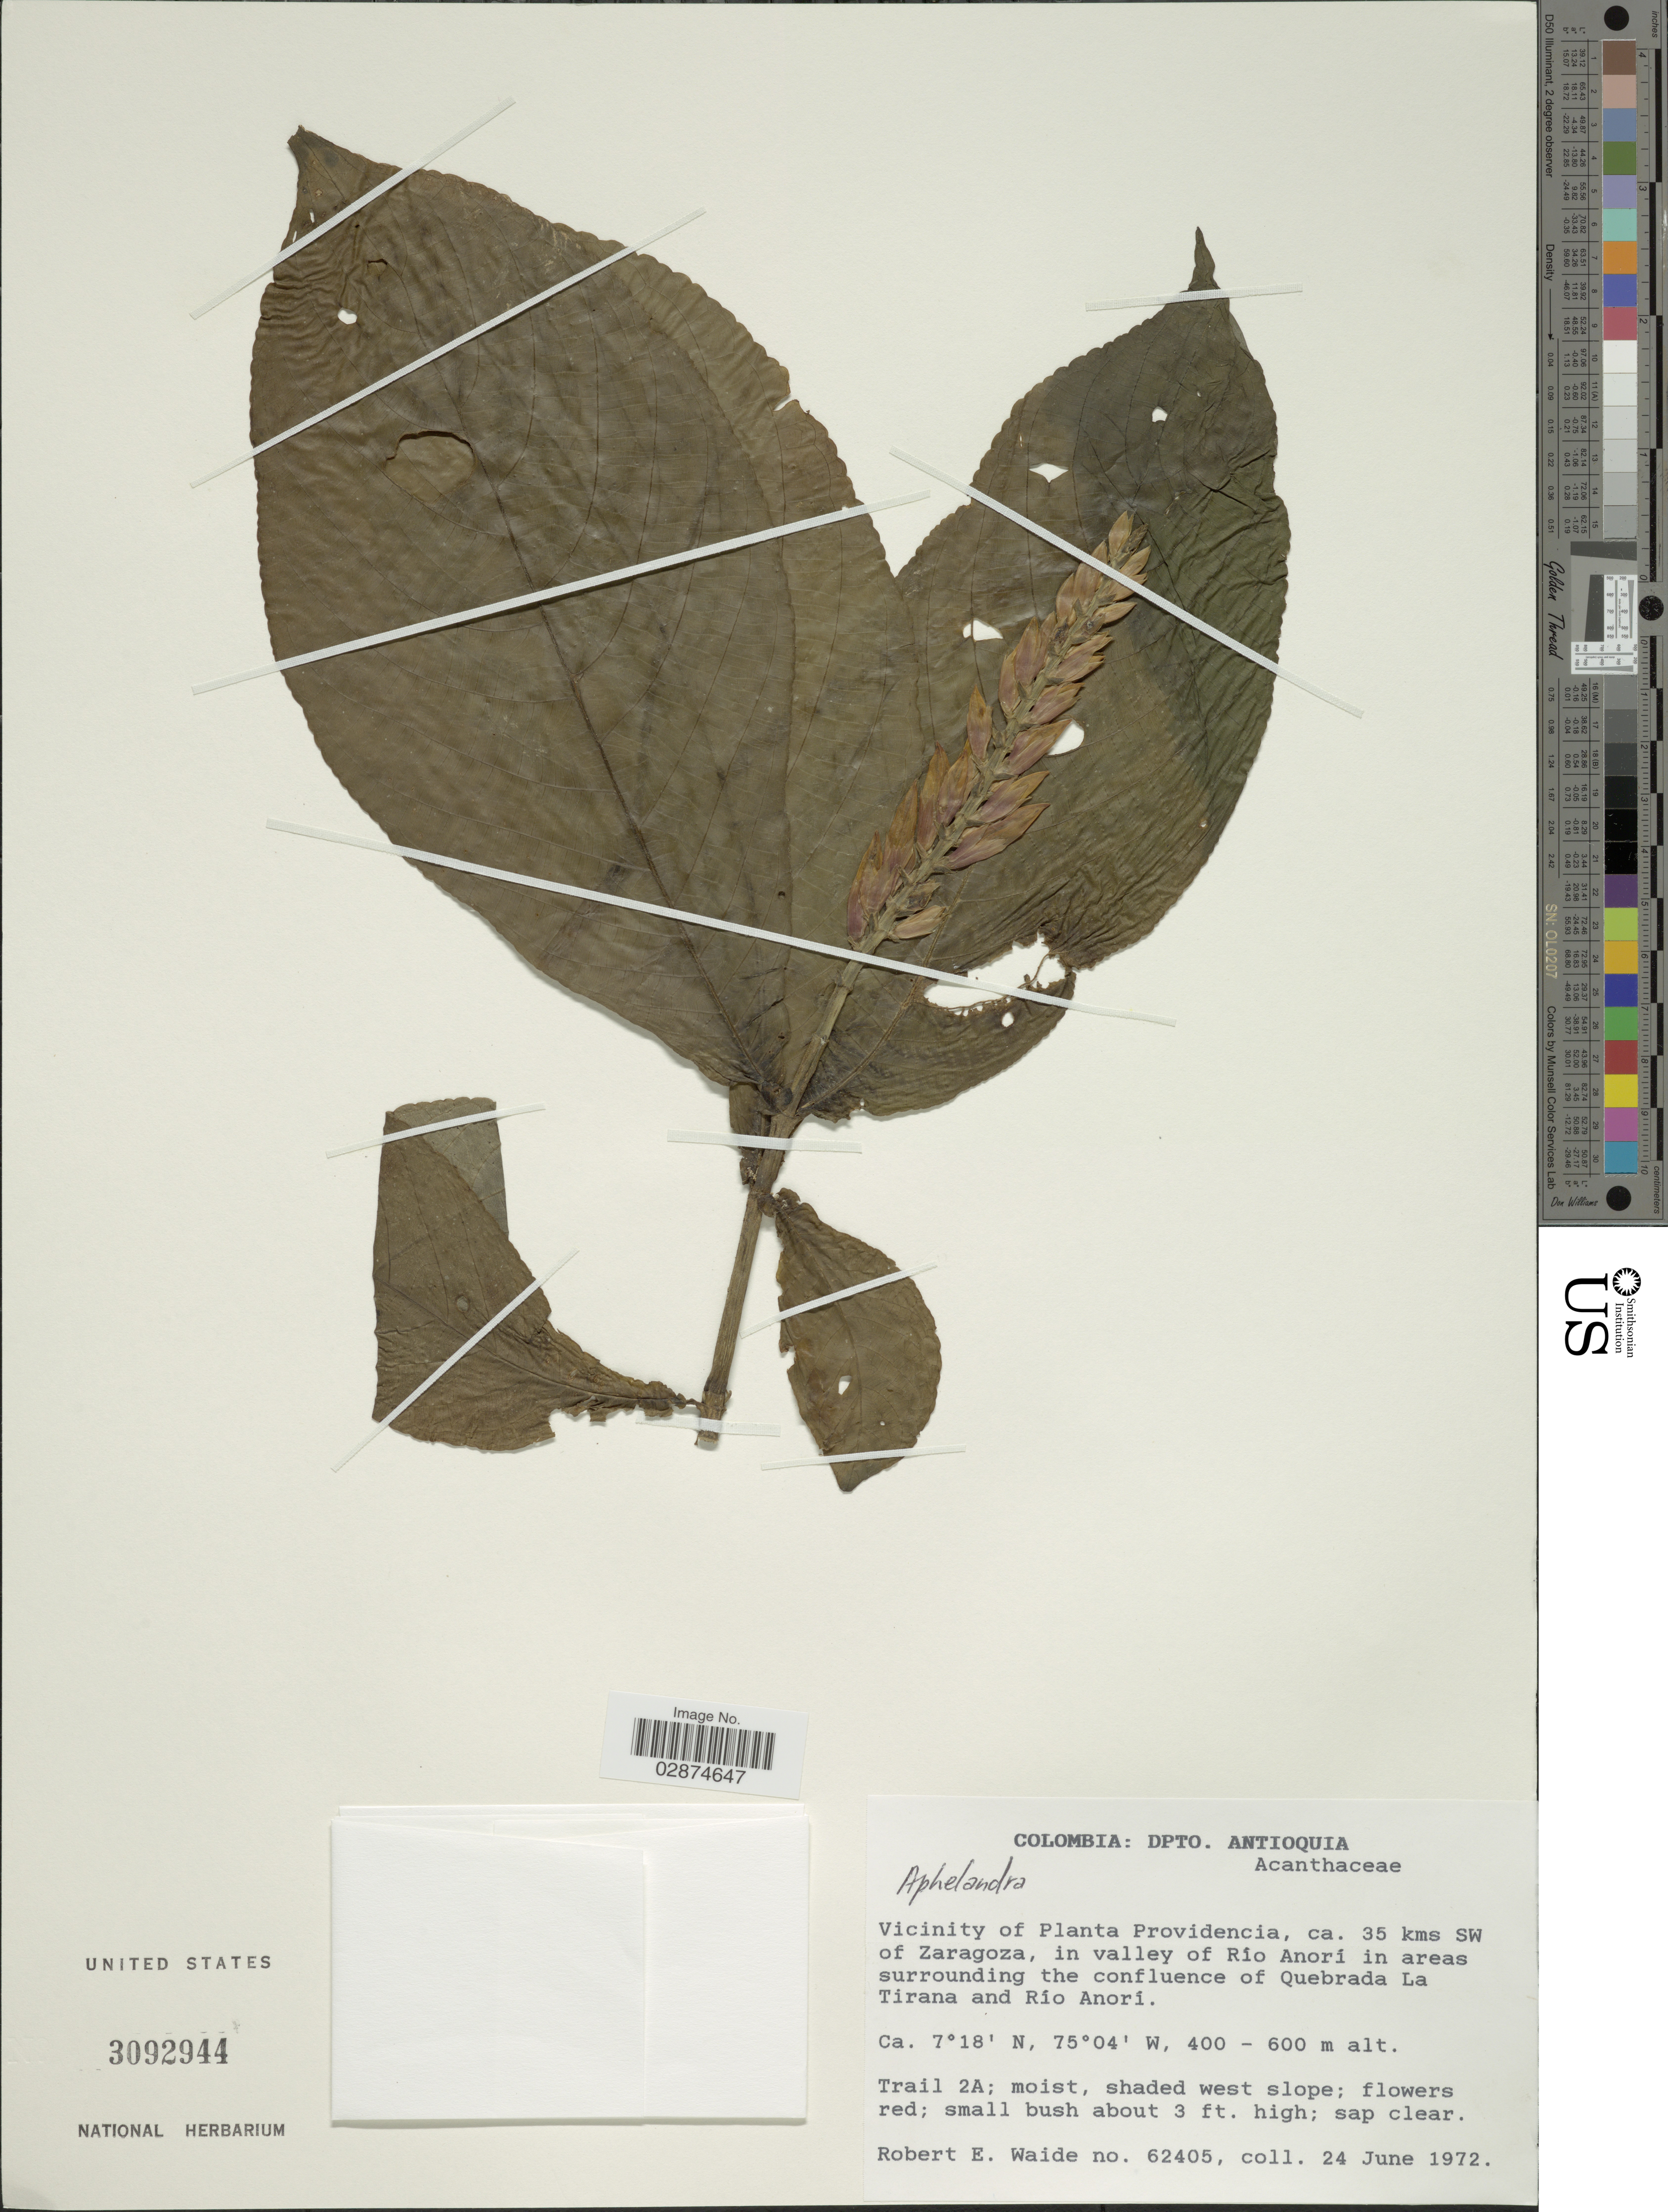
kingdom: Plantae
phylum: Tracheophyta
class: Magnoliopsida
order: Lamiales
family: Acanthaceae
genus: Kalbreyeriella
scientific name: Kalbreyeriella sp.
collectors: R. Waide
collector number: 62405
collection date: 1972-06-24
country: Colombia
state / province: Antioquia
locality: Dpto. Antioquia. Vicinity of Planta Providencia, ca. 35 kms SW of Zaragoza, in valley of Río Anorí in areas surrounding the confluence of Quebrada La Tirana and Río Anorí.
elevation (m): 400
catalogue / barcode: US 3092944